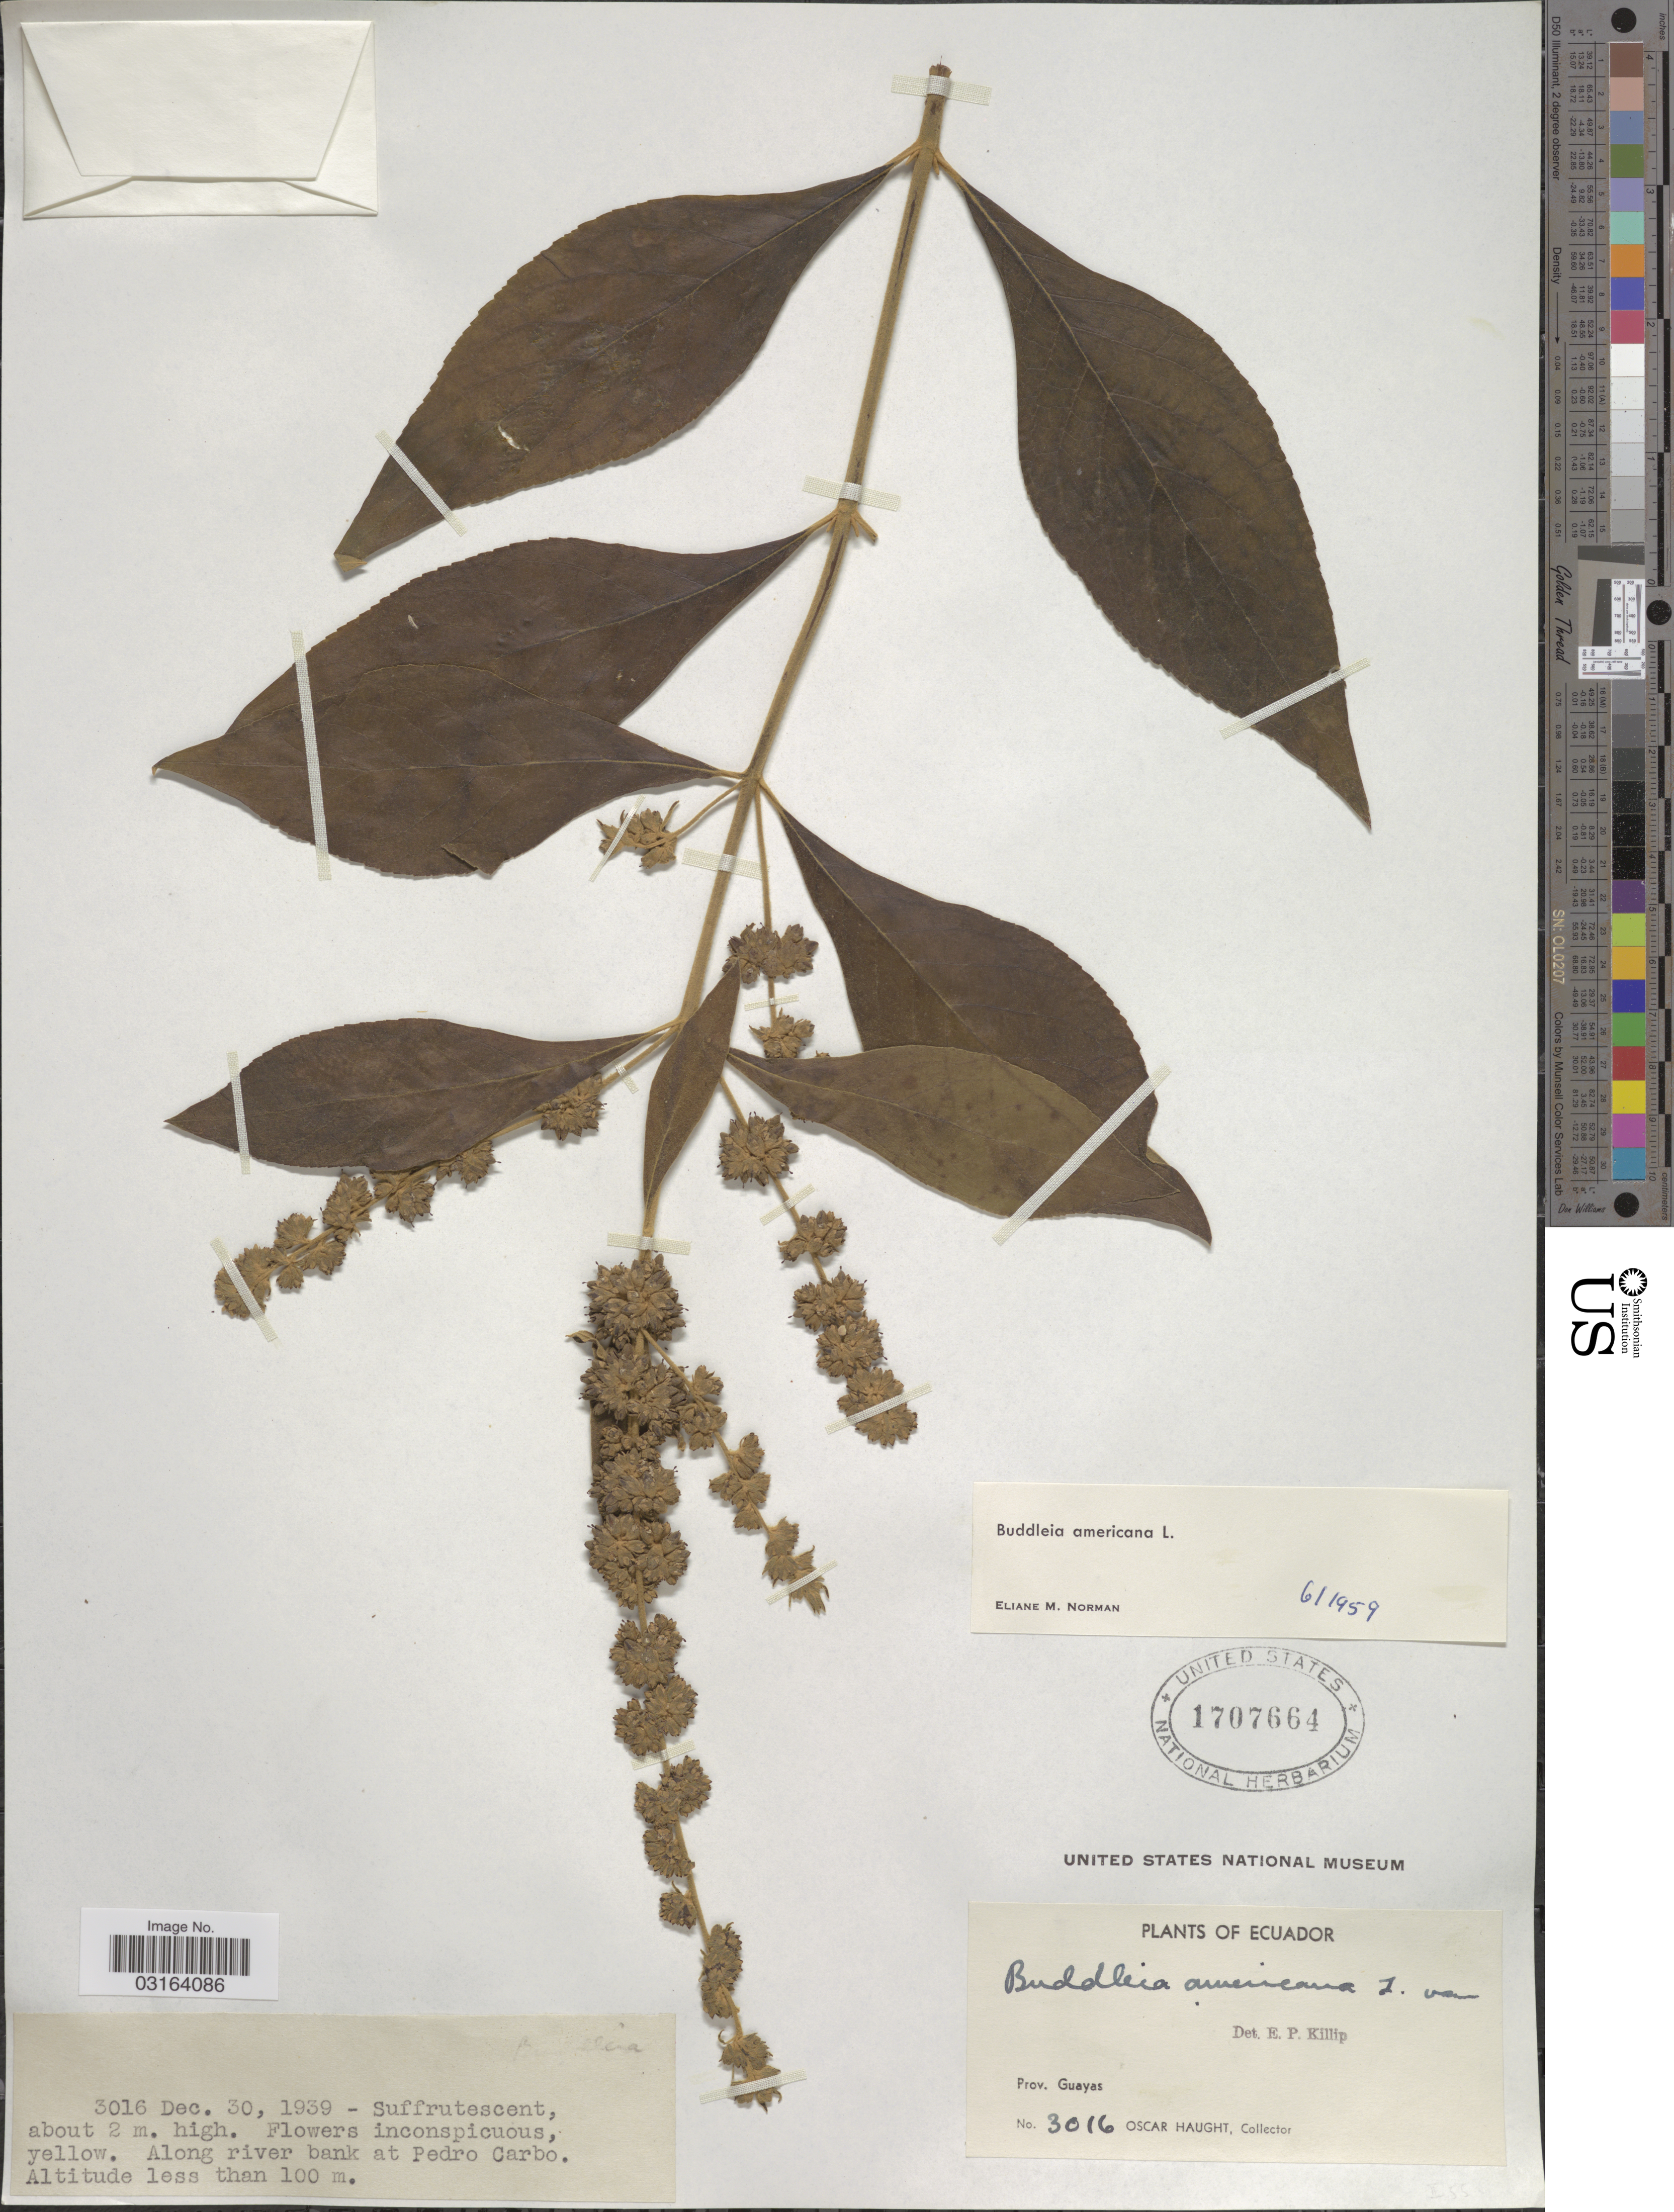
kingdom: Plantae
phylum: Tracheophyta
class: Magnoliopsida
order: Lamiales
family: Scrophulariaceae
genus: Buddleja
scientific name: Buddleja americana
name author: L.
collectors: O. L. Haught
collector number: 3016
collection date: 1939-12-30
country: Ecuador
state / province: Guayas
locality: Along river bank at Pedro Carbo.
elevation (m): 100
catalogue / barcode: US 1707664